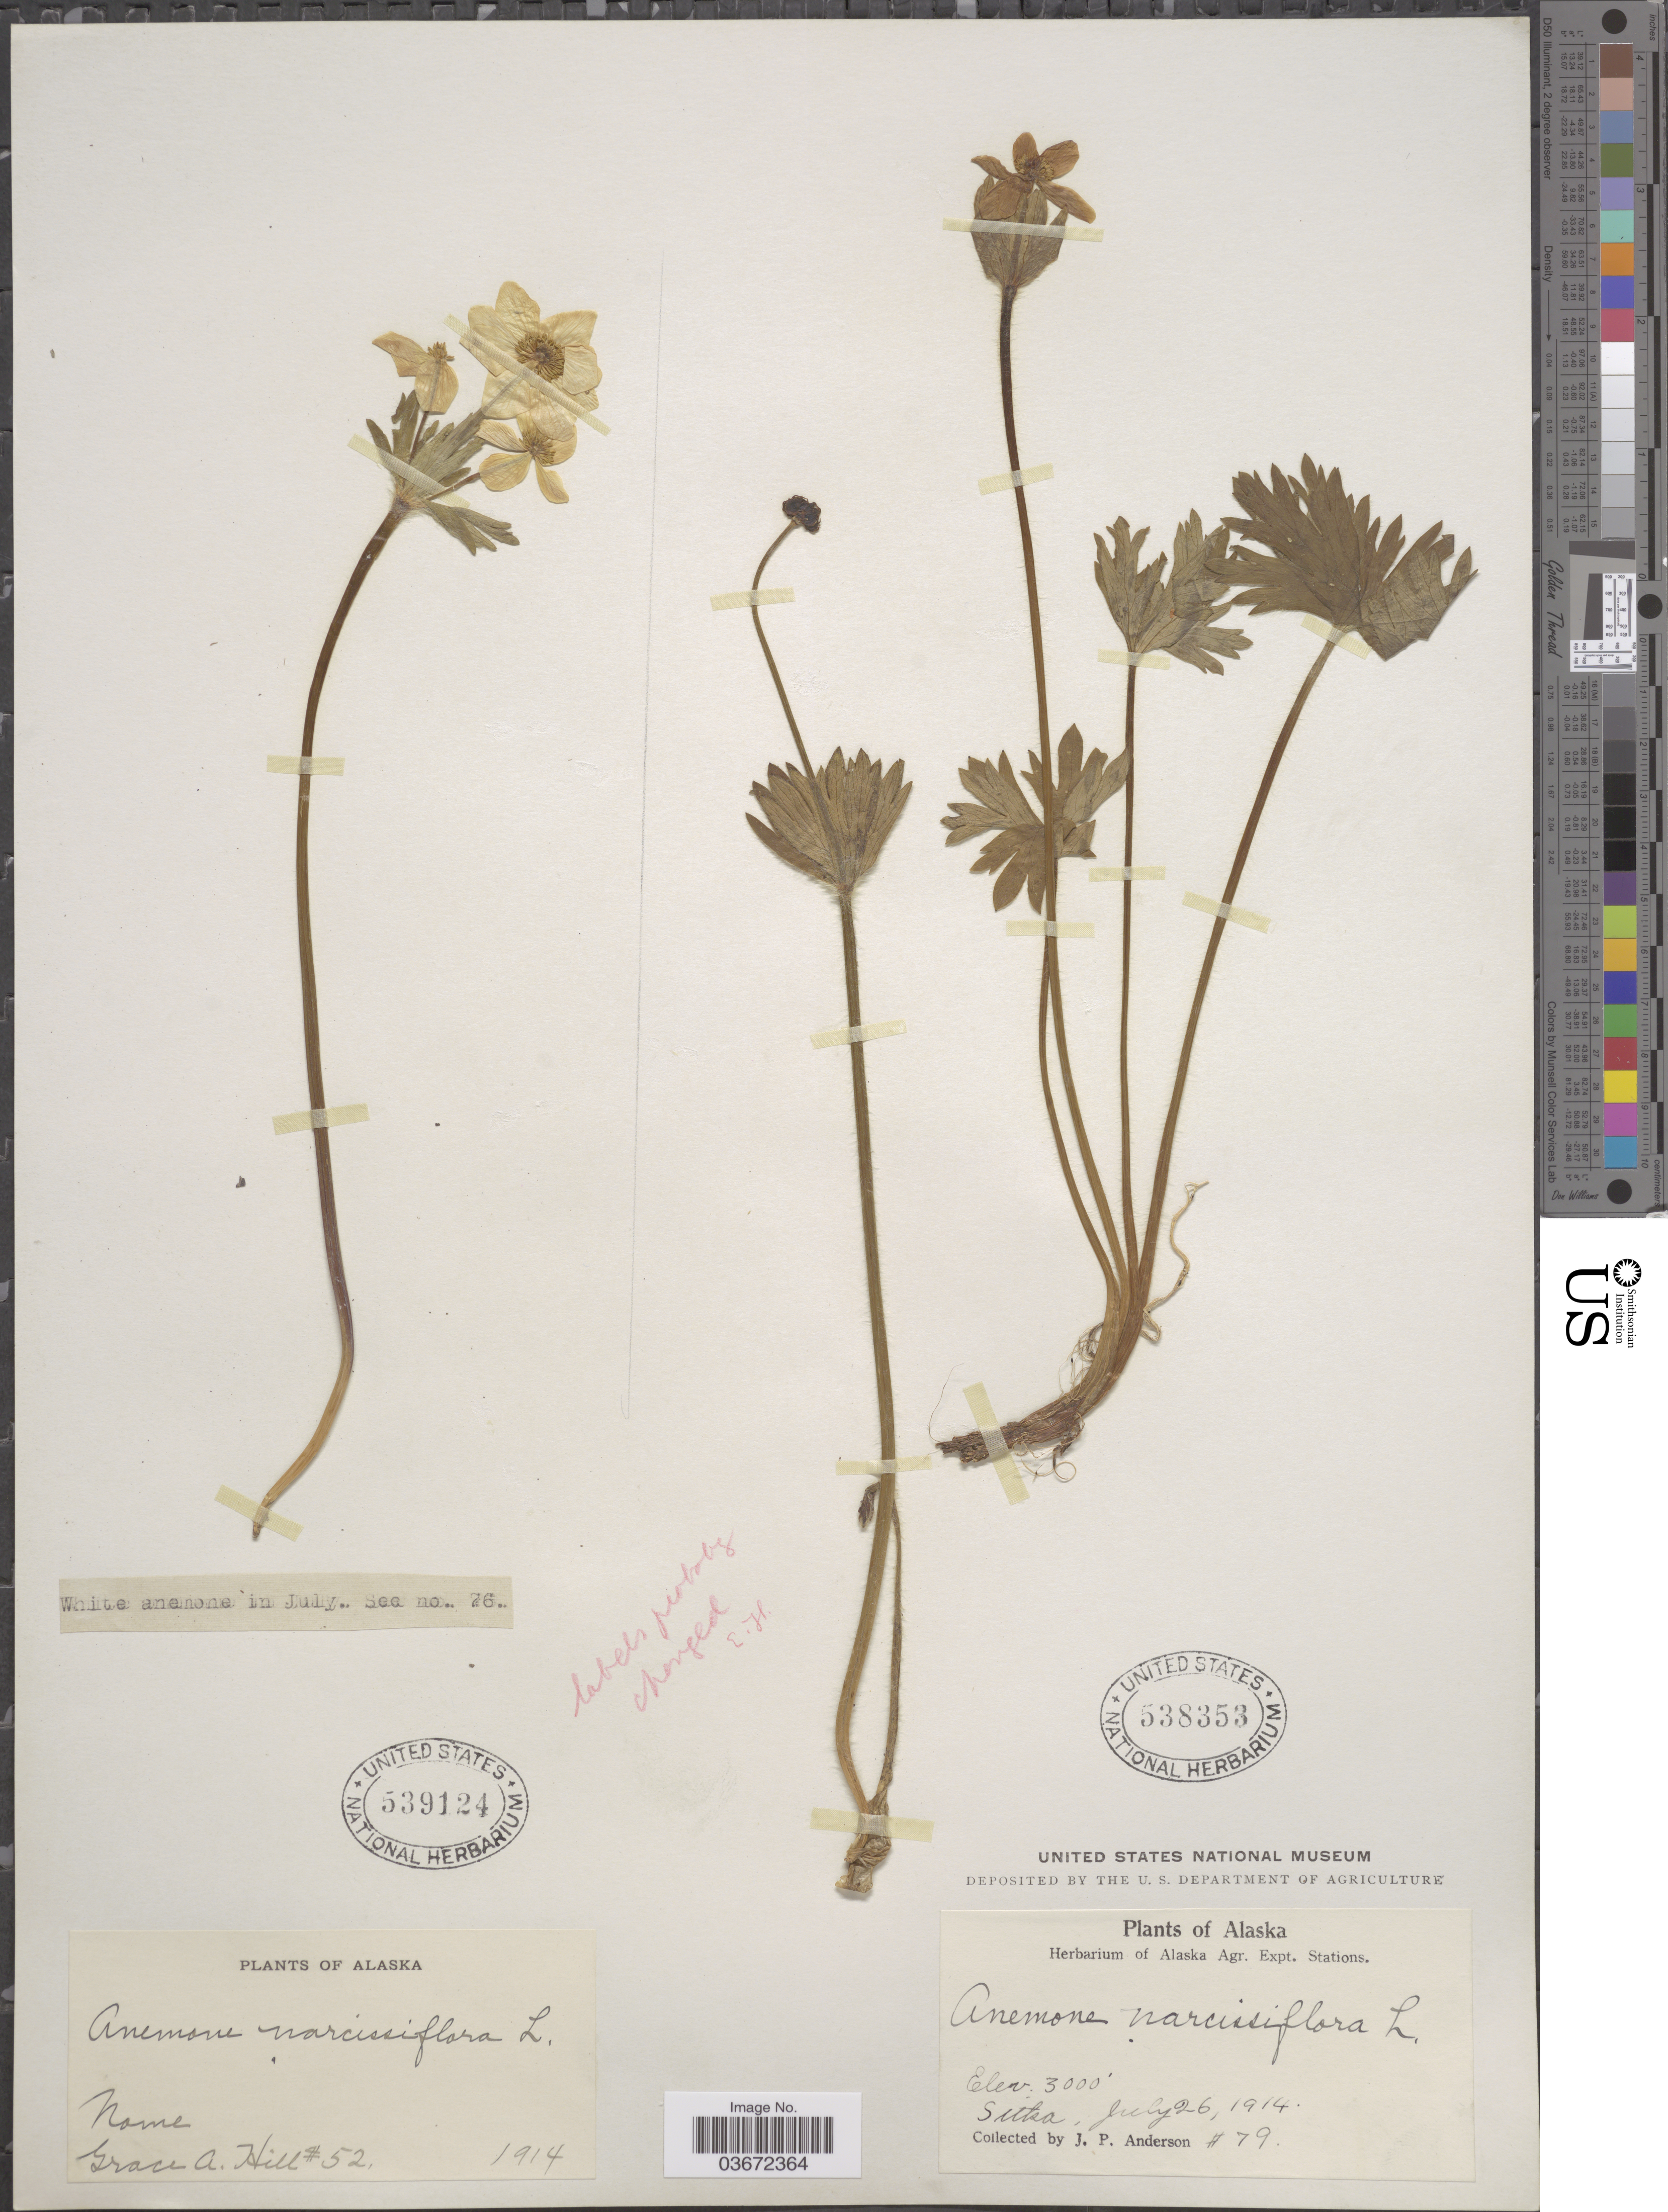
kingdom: Plantae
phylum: Tracheophyta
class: Magnoliopsida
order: Ranunculales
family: Ranunculaceae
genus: Anemone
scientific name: Anemone narcissiflora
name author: L.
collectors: G. A. Hill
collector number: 52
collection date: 1914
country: United States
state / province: Alaska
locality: Nome.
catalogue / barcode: US 539124-2